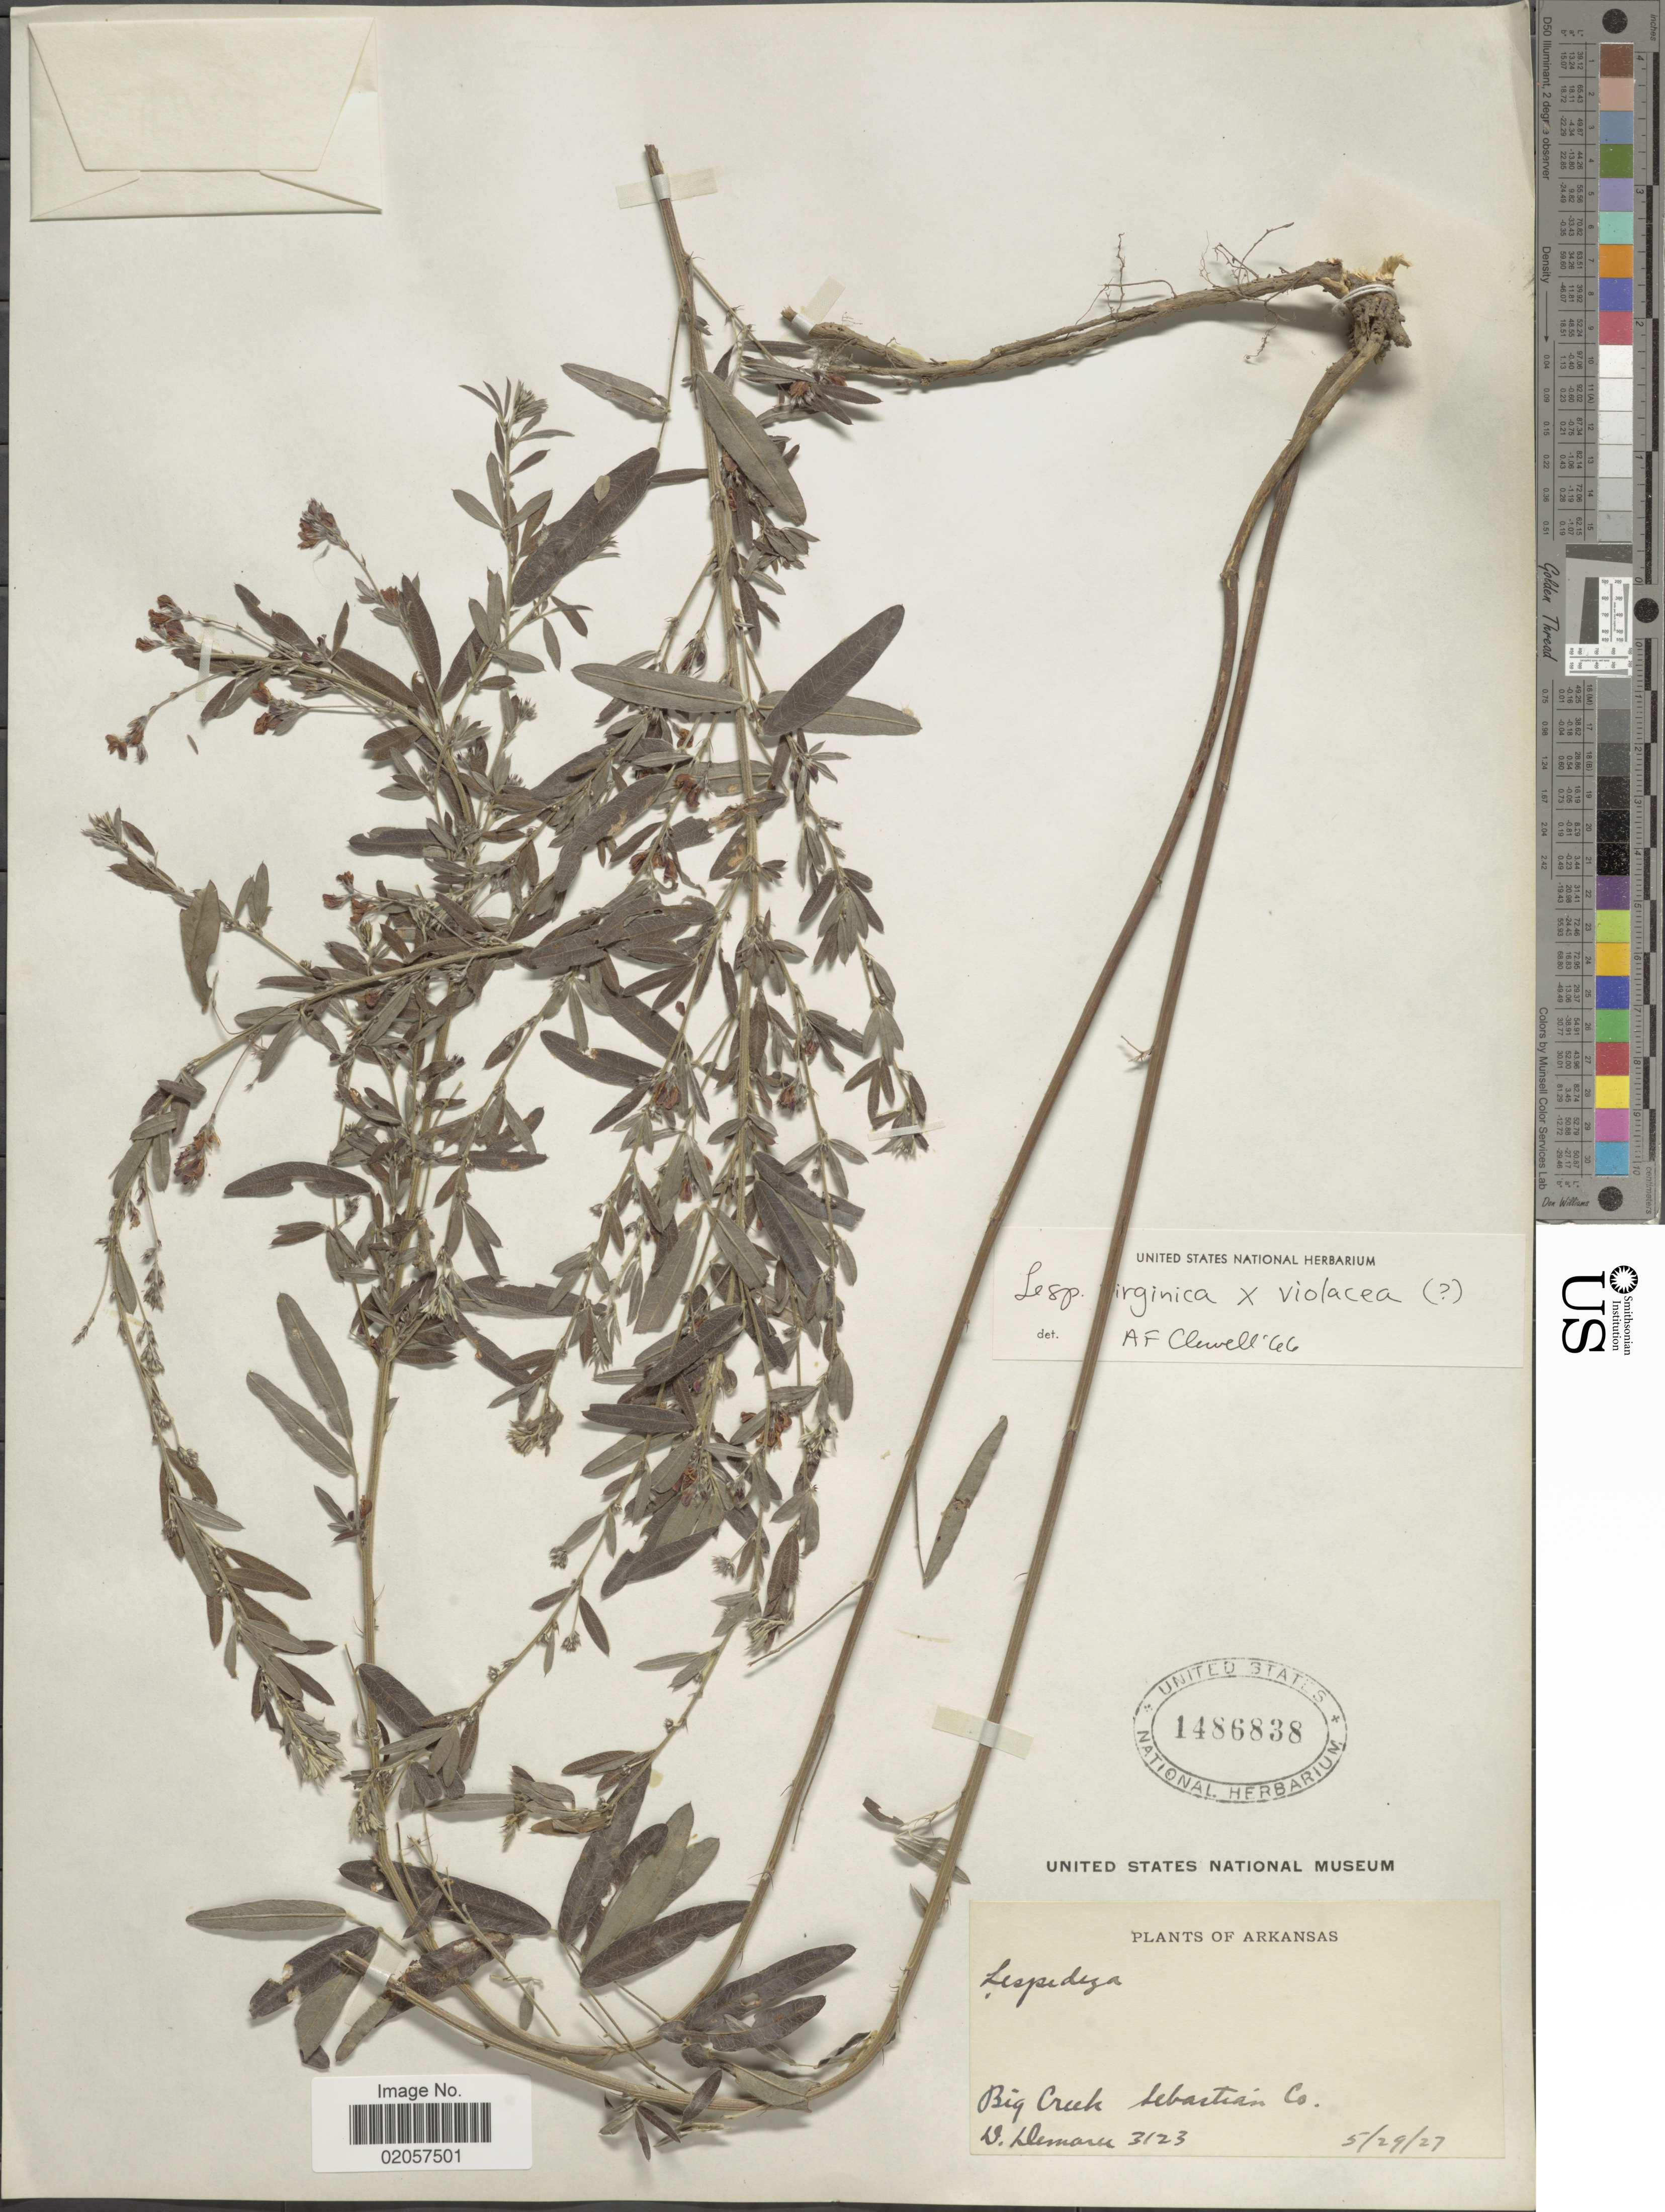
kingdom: Plantae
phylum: Tracheophyta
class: Magnoliopsida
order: Fabales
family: Fabaceae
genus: Lespedeza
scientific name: Lespedeza sp.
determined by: Strong, M. T., (US), Smithsonian Institution - National Museum of Natural History (UNITED STATES)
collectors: D. Demaree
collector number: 3123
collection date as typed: Transcribed d/m/y: 29/5/27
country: United States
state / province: Arkansas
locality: Big Creek Sebastian Co.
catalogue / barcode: US 1486838